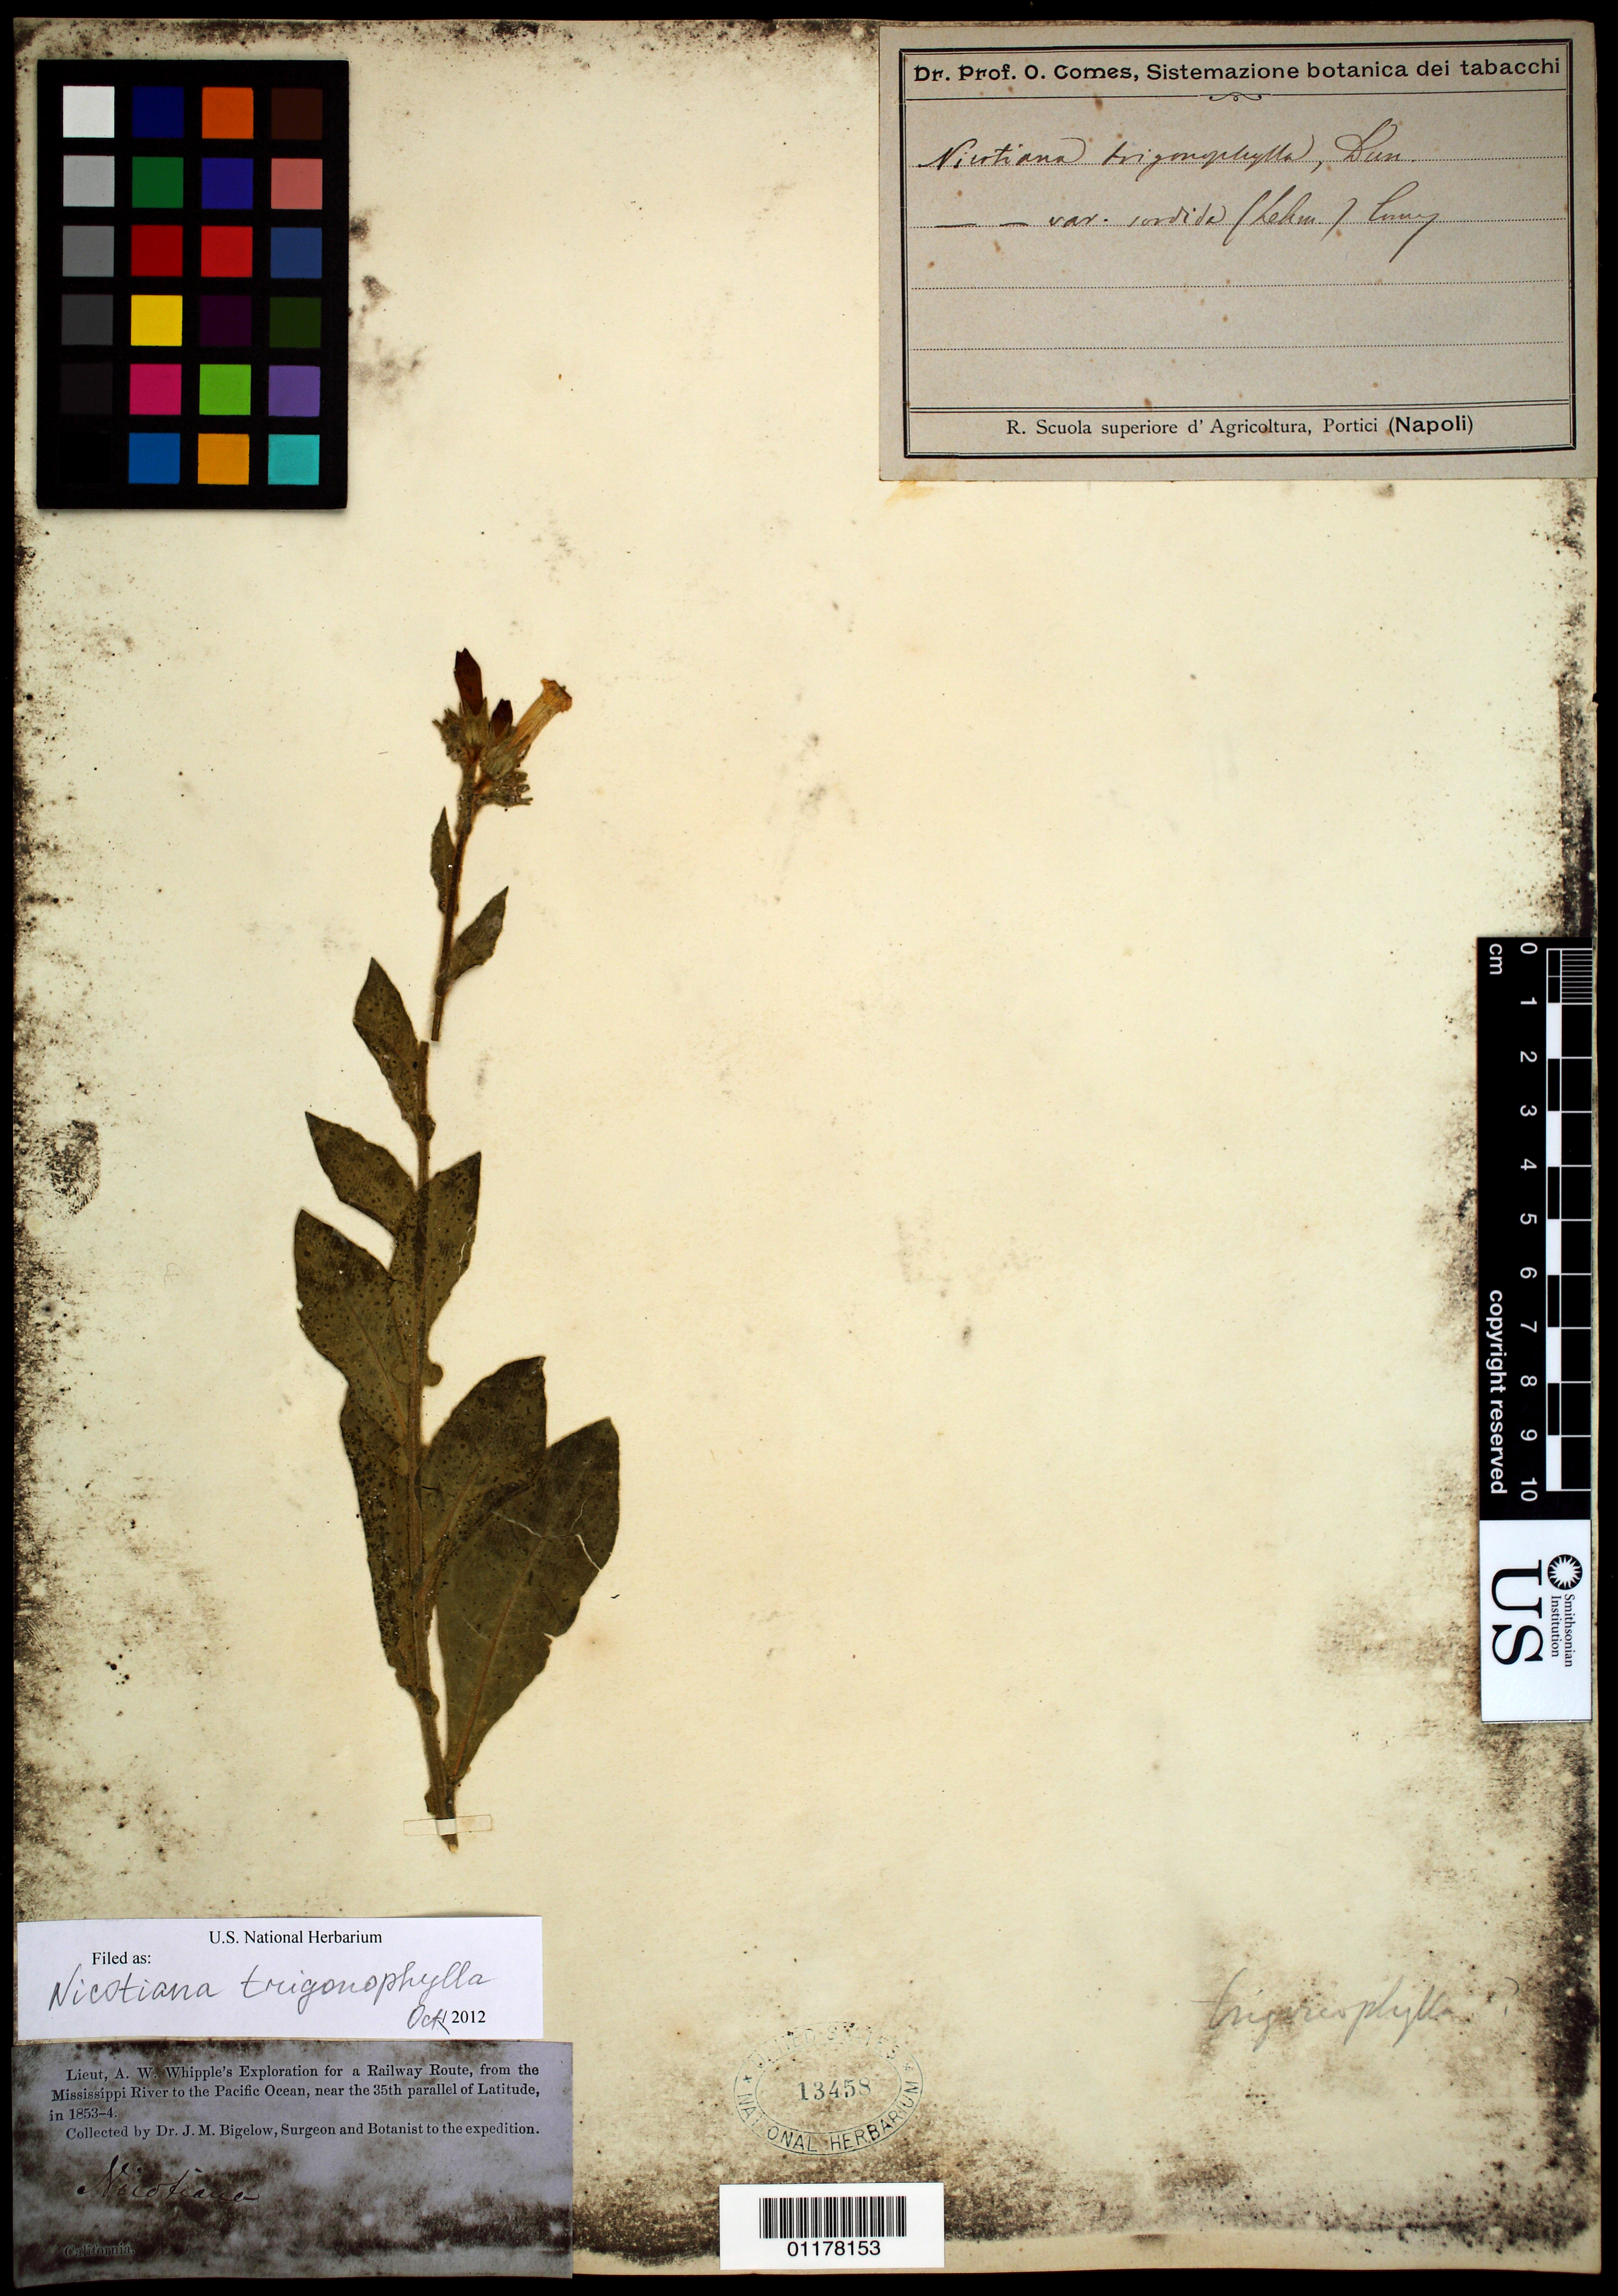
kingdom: Plantae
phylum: Tracheophyta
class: Magnoliopsida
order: Solanales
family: Solanaceae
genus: Nicotiana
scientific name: Nicotiana trigonophylla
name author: Dunal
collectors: J. M. Bigelow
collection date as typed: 1853 to -- --- 1854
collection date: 1853/1854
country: United States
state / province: California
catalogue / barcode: US 13458